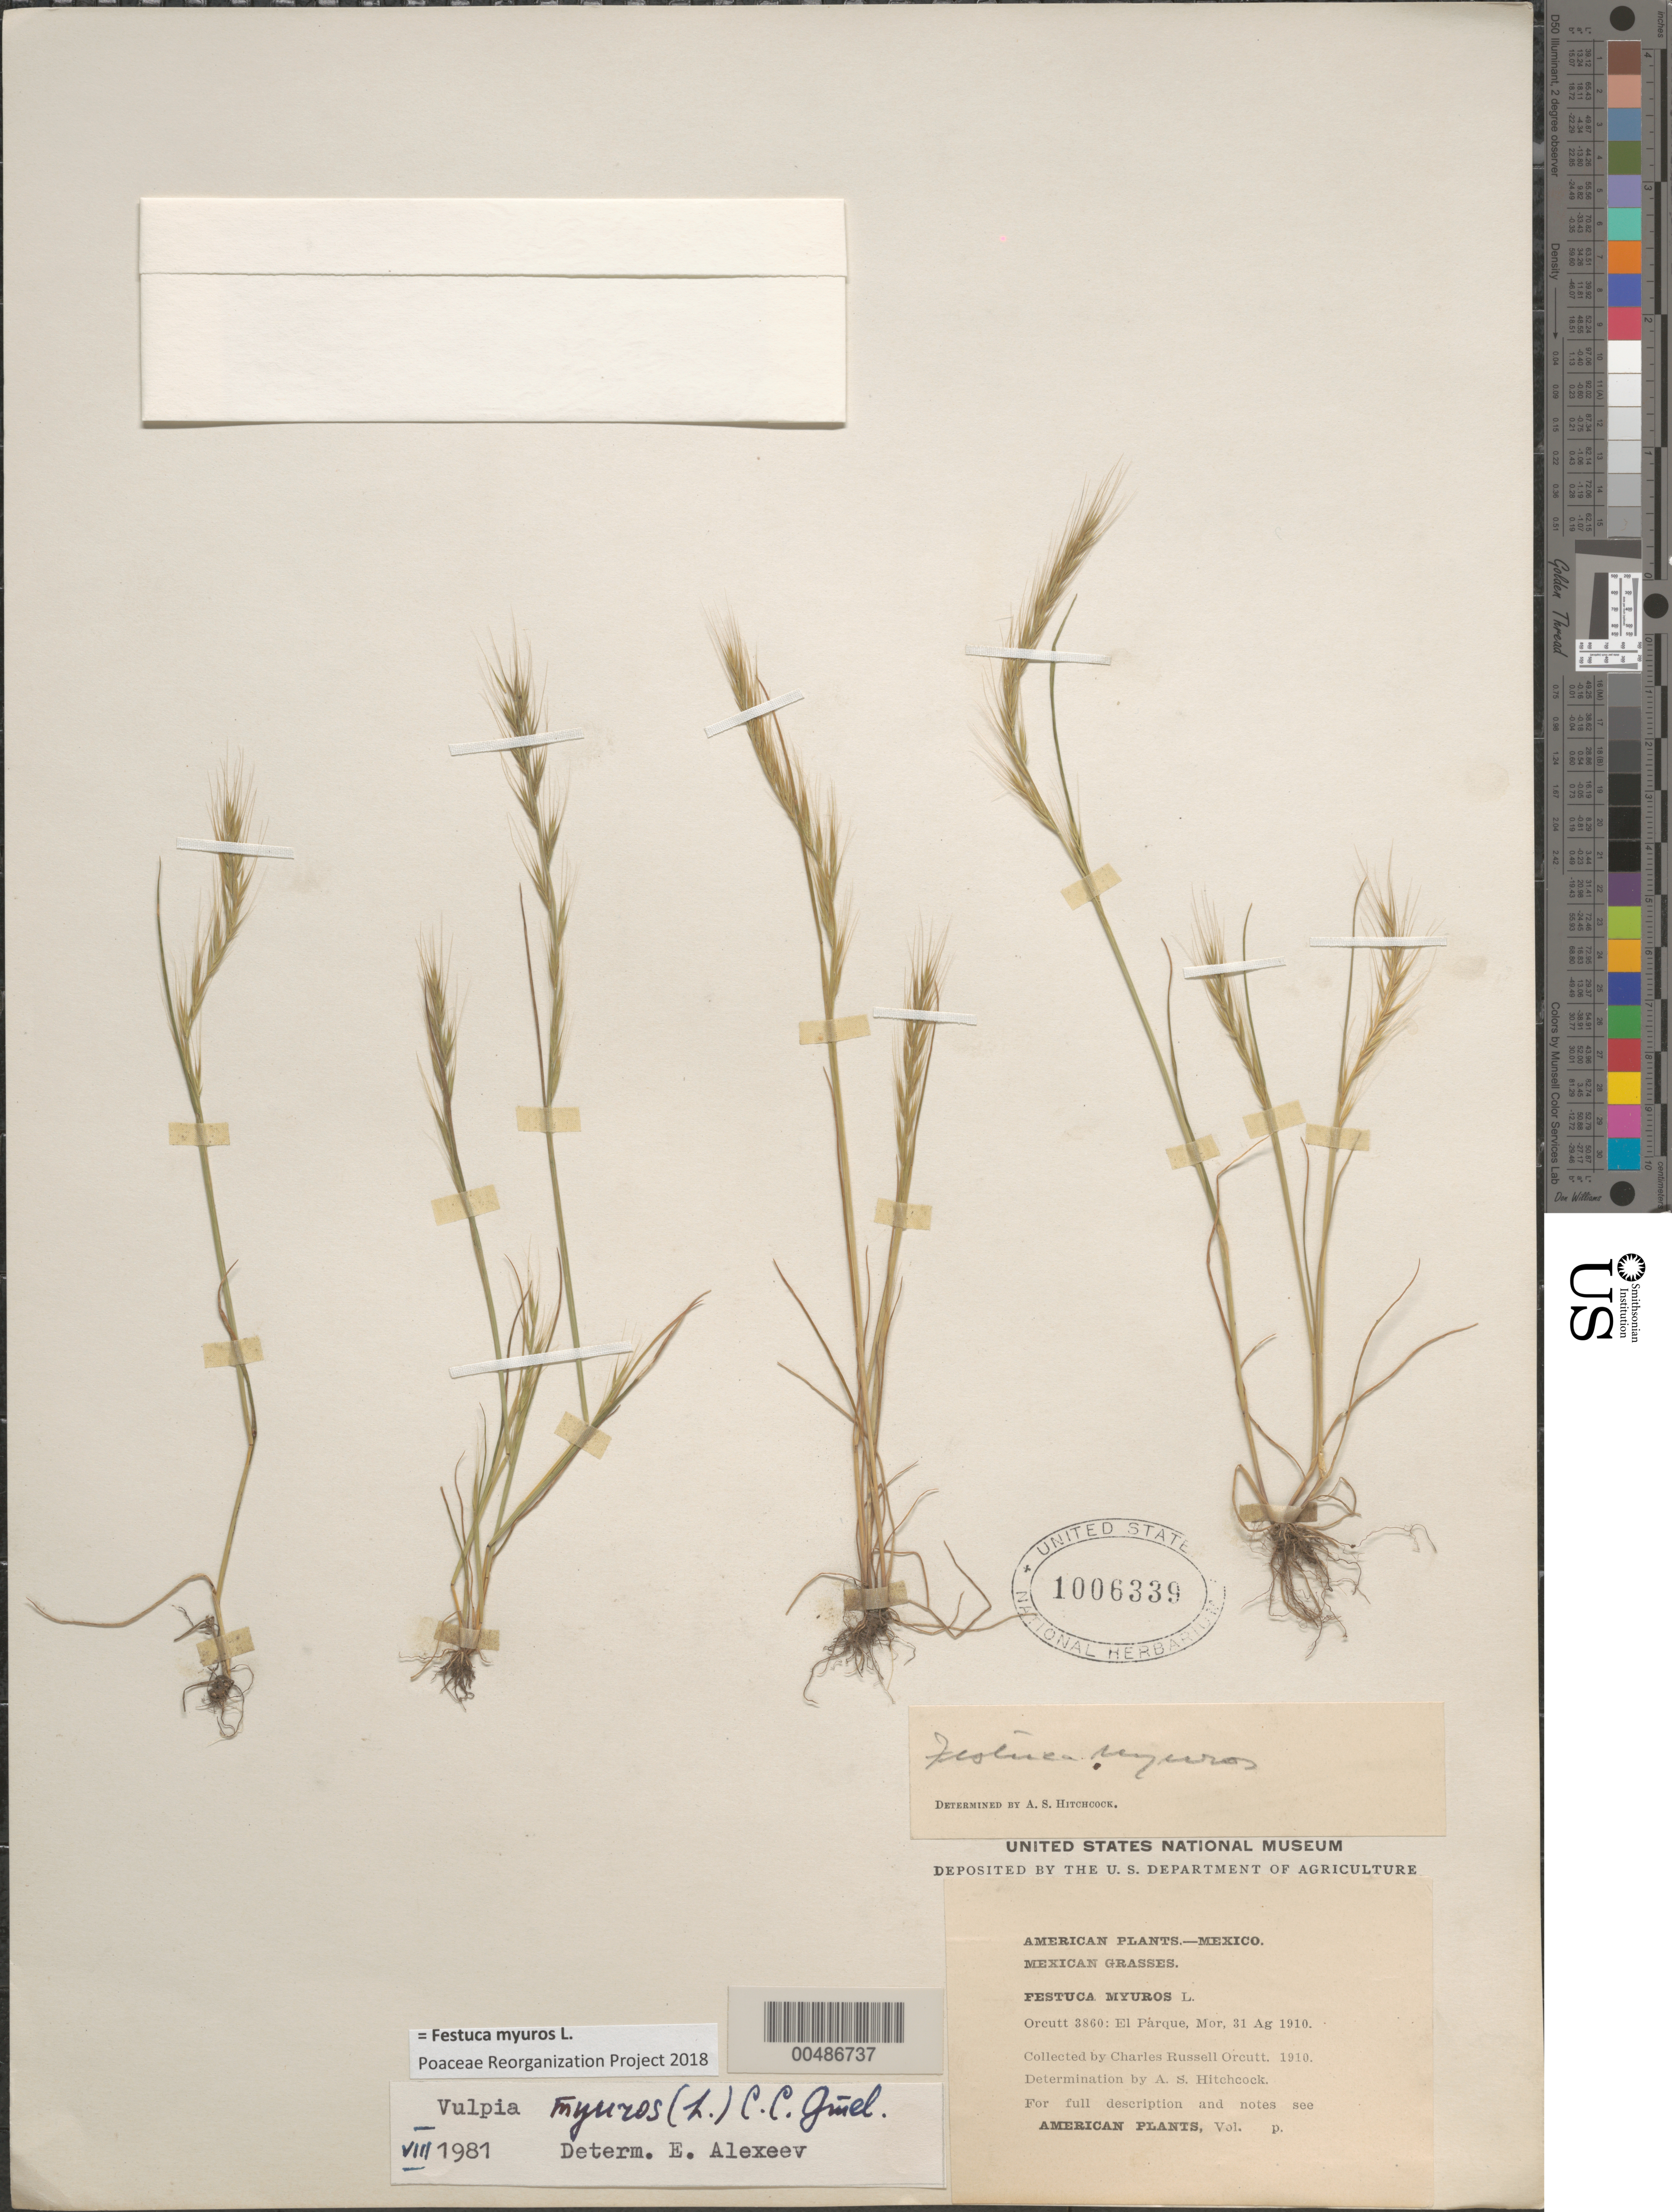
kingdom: Plantae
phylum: Tracheophyta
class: Liliopsida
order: Poales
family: Poaceae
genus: Festuca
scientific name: Festuca myuros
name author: L.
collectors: C. R. Orcutt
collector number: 3860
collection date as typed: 31 Aug 1910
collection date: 1910-08-31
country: Mexico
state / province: Morelos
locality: El P rque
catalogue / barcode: US 1006339